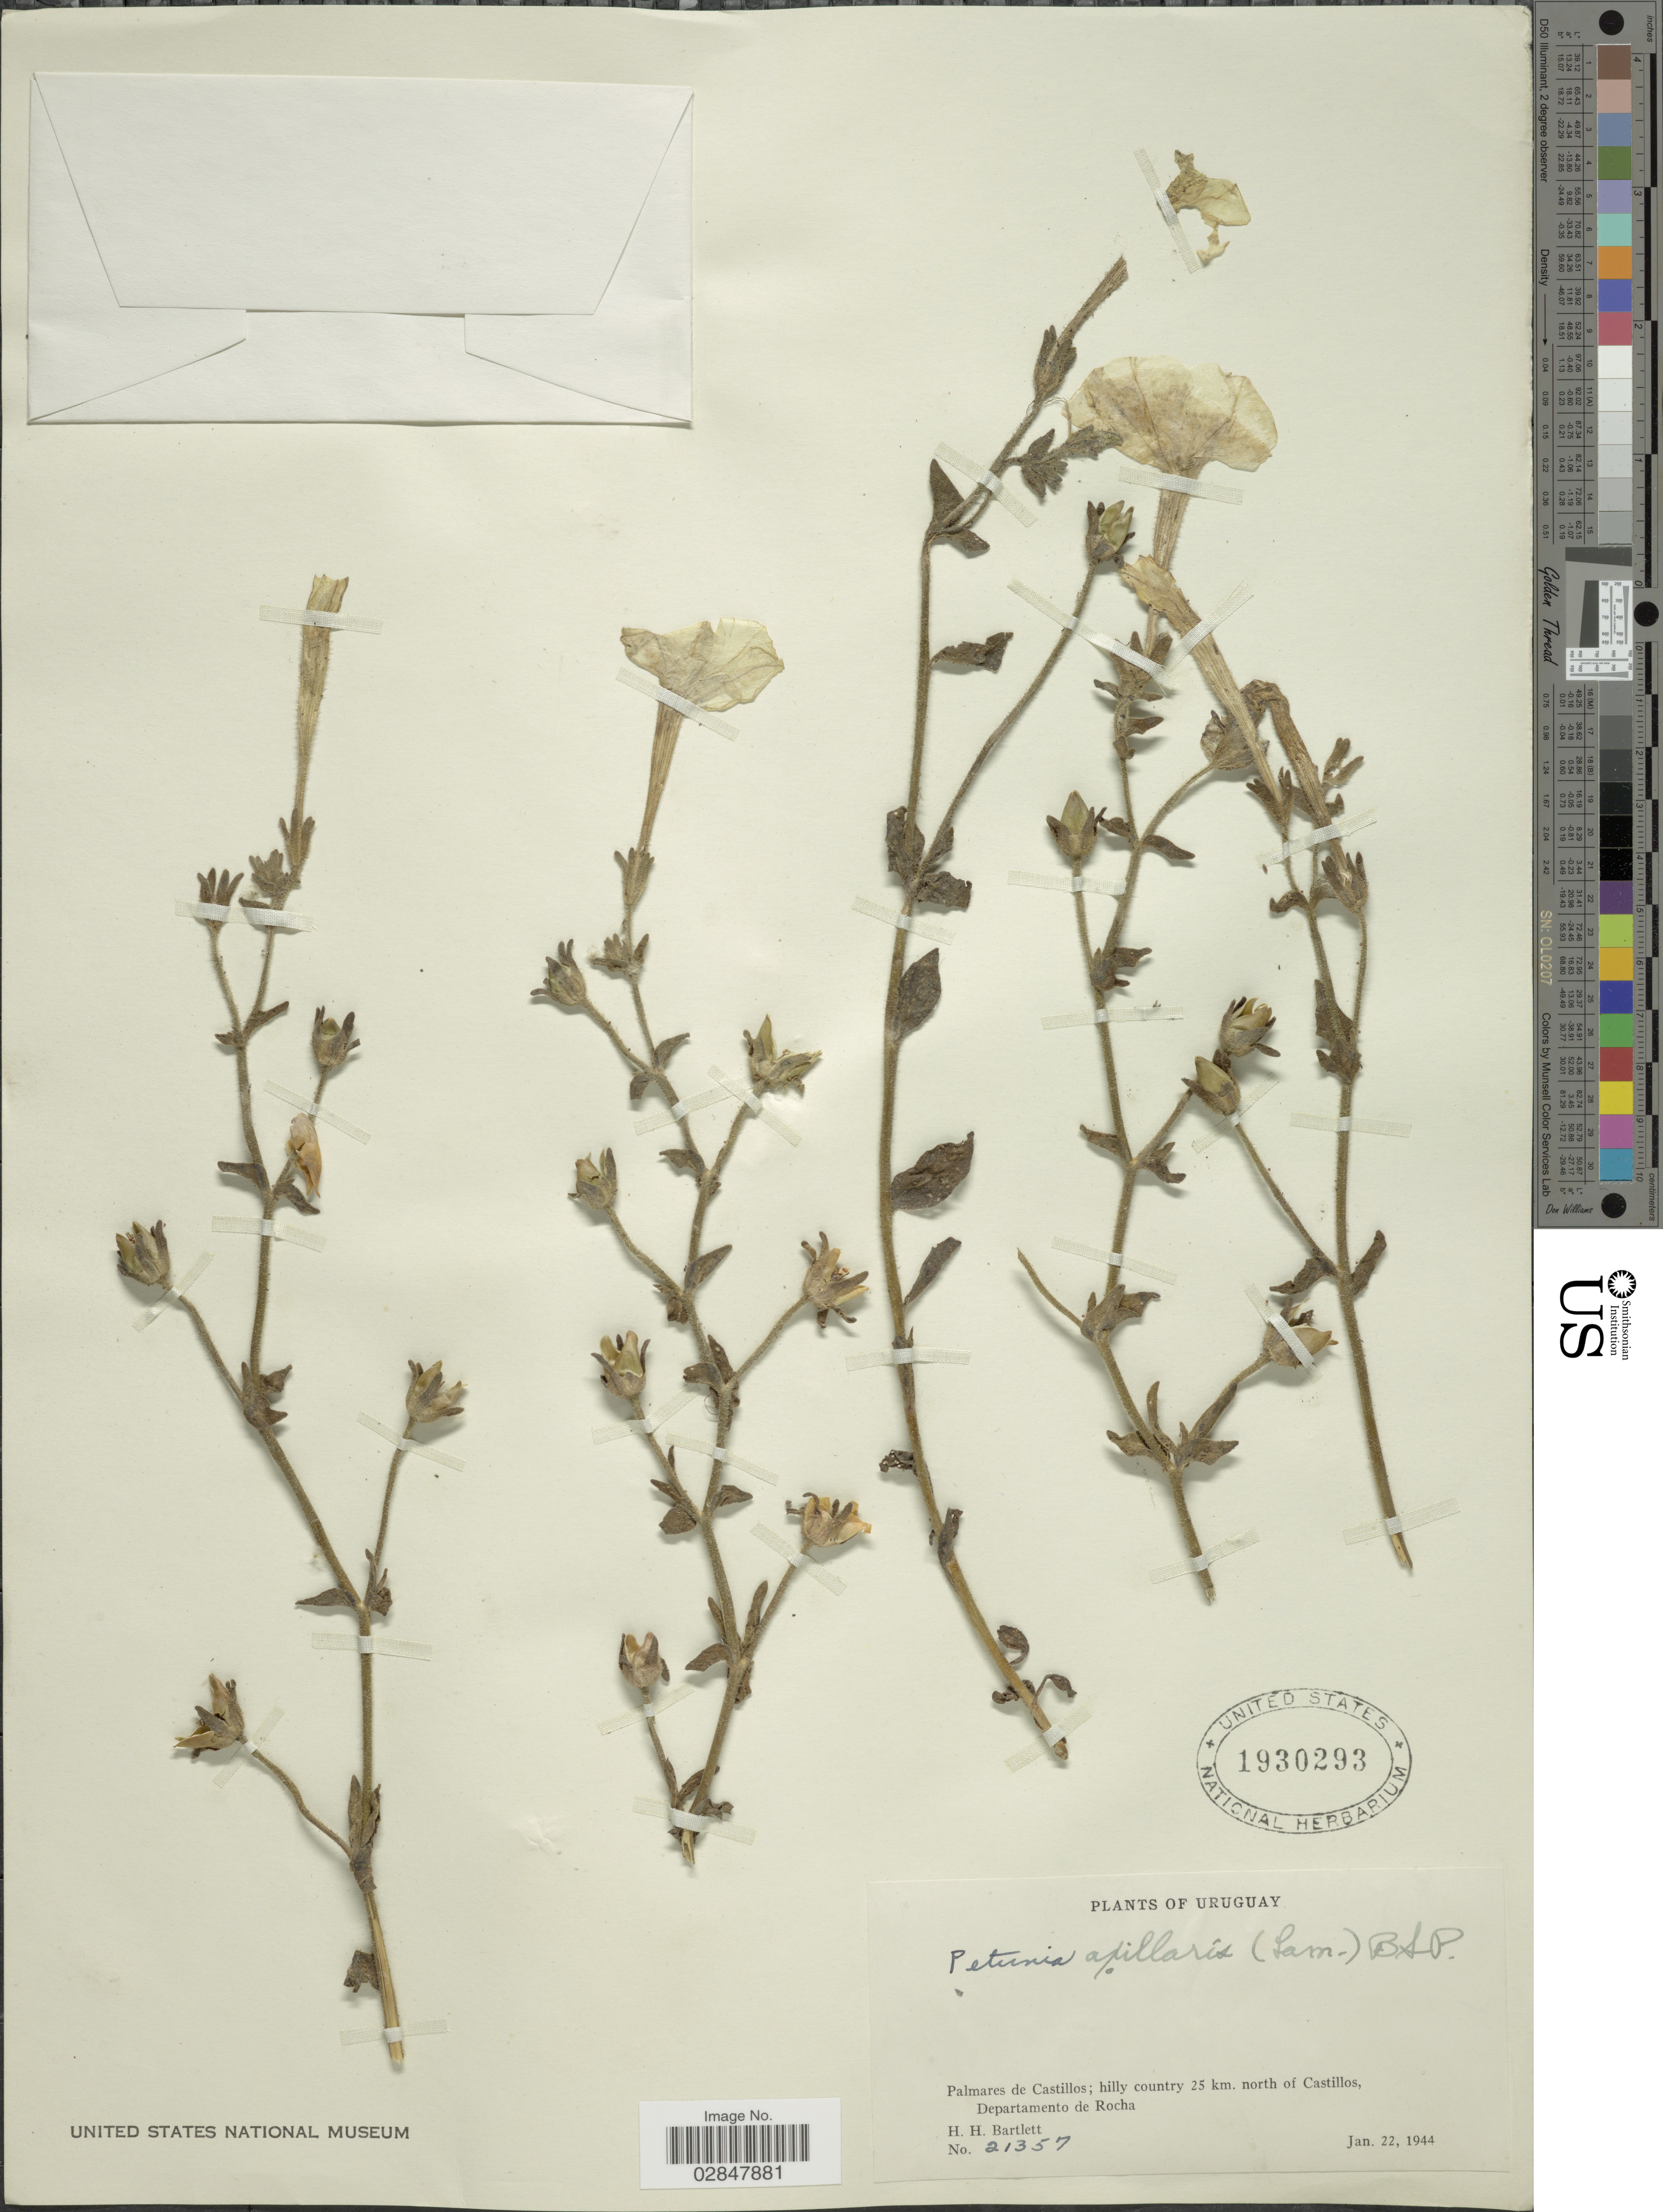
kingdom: Plantae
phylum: Tracheophyta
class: Magnoliopsida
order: Solanales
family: Solanaceae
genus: Petunia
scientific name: Petunia axillaris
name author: (Lam.) Britton, Stearns & Poggenb.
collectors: H. H. Bartlett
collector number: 21357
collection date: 1944-01-22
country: Uruguay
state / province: Rocha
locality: Palmares de Castillos, hilly country 25 km. north of Castillos, Departamento de Rocha.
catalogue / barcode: US 1930293